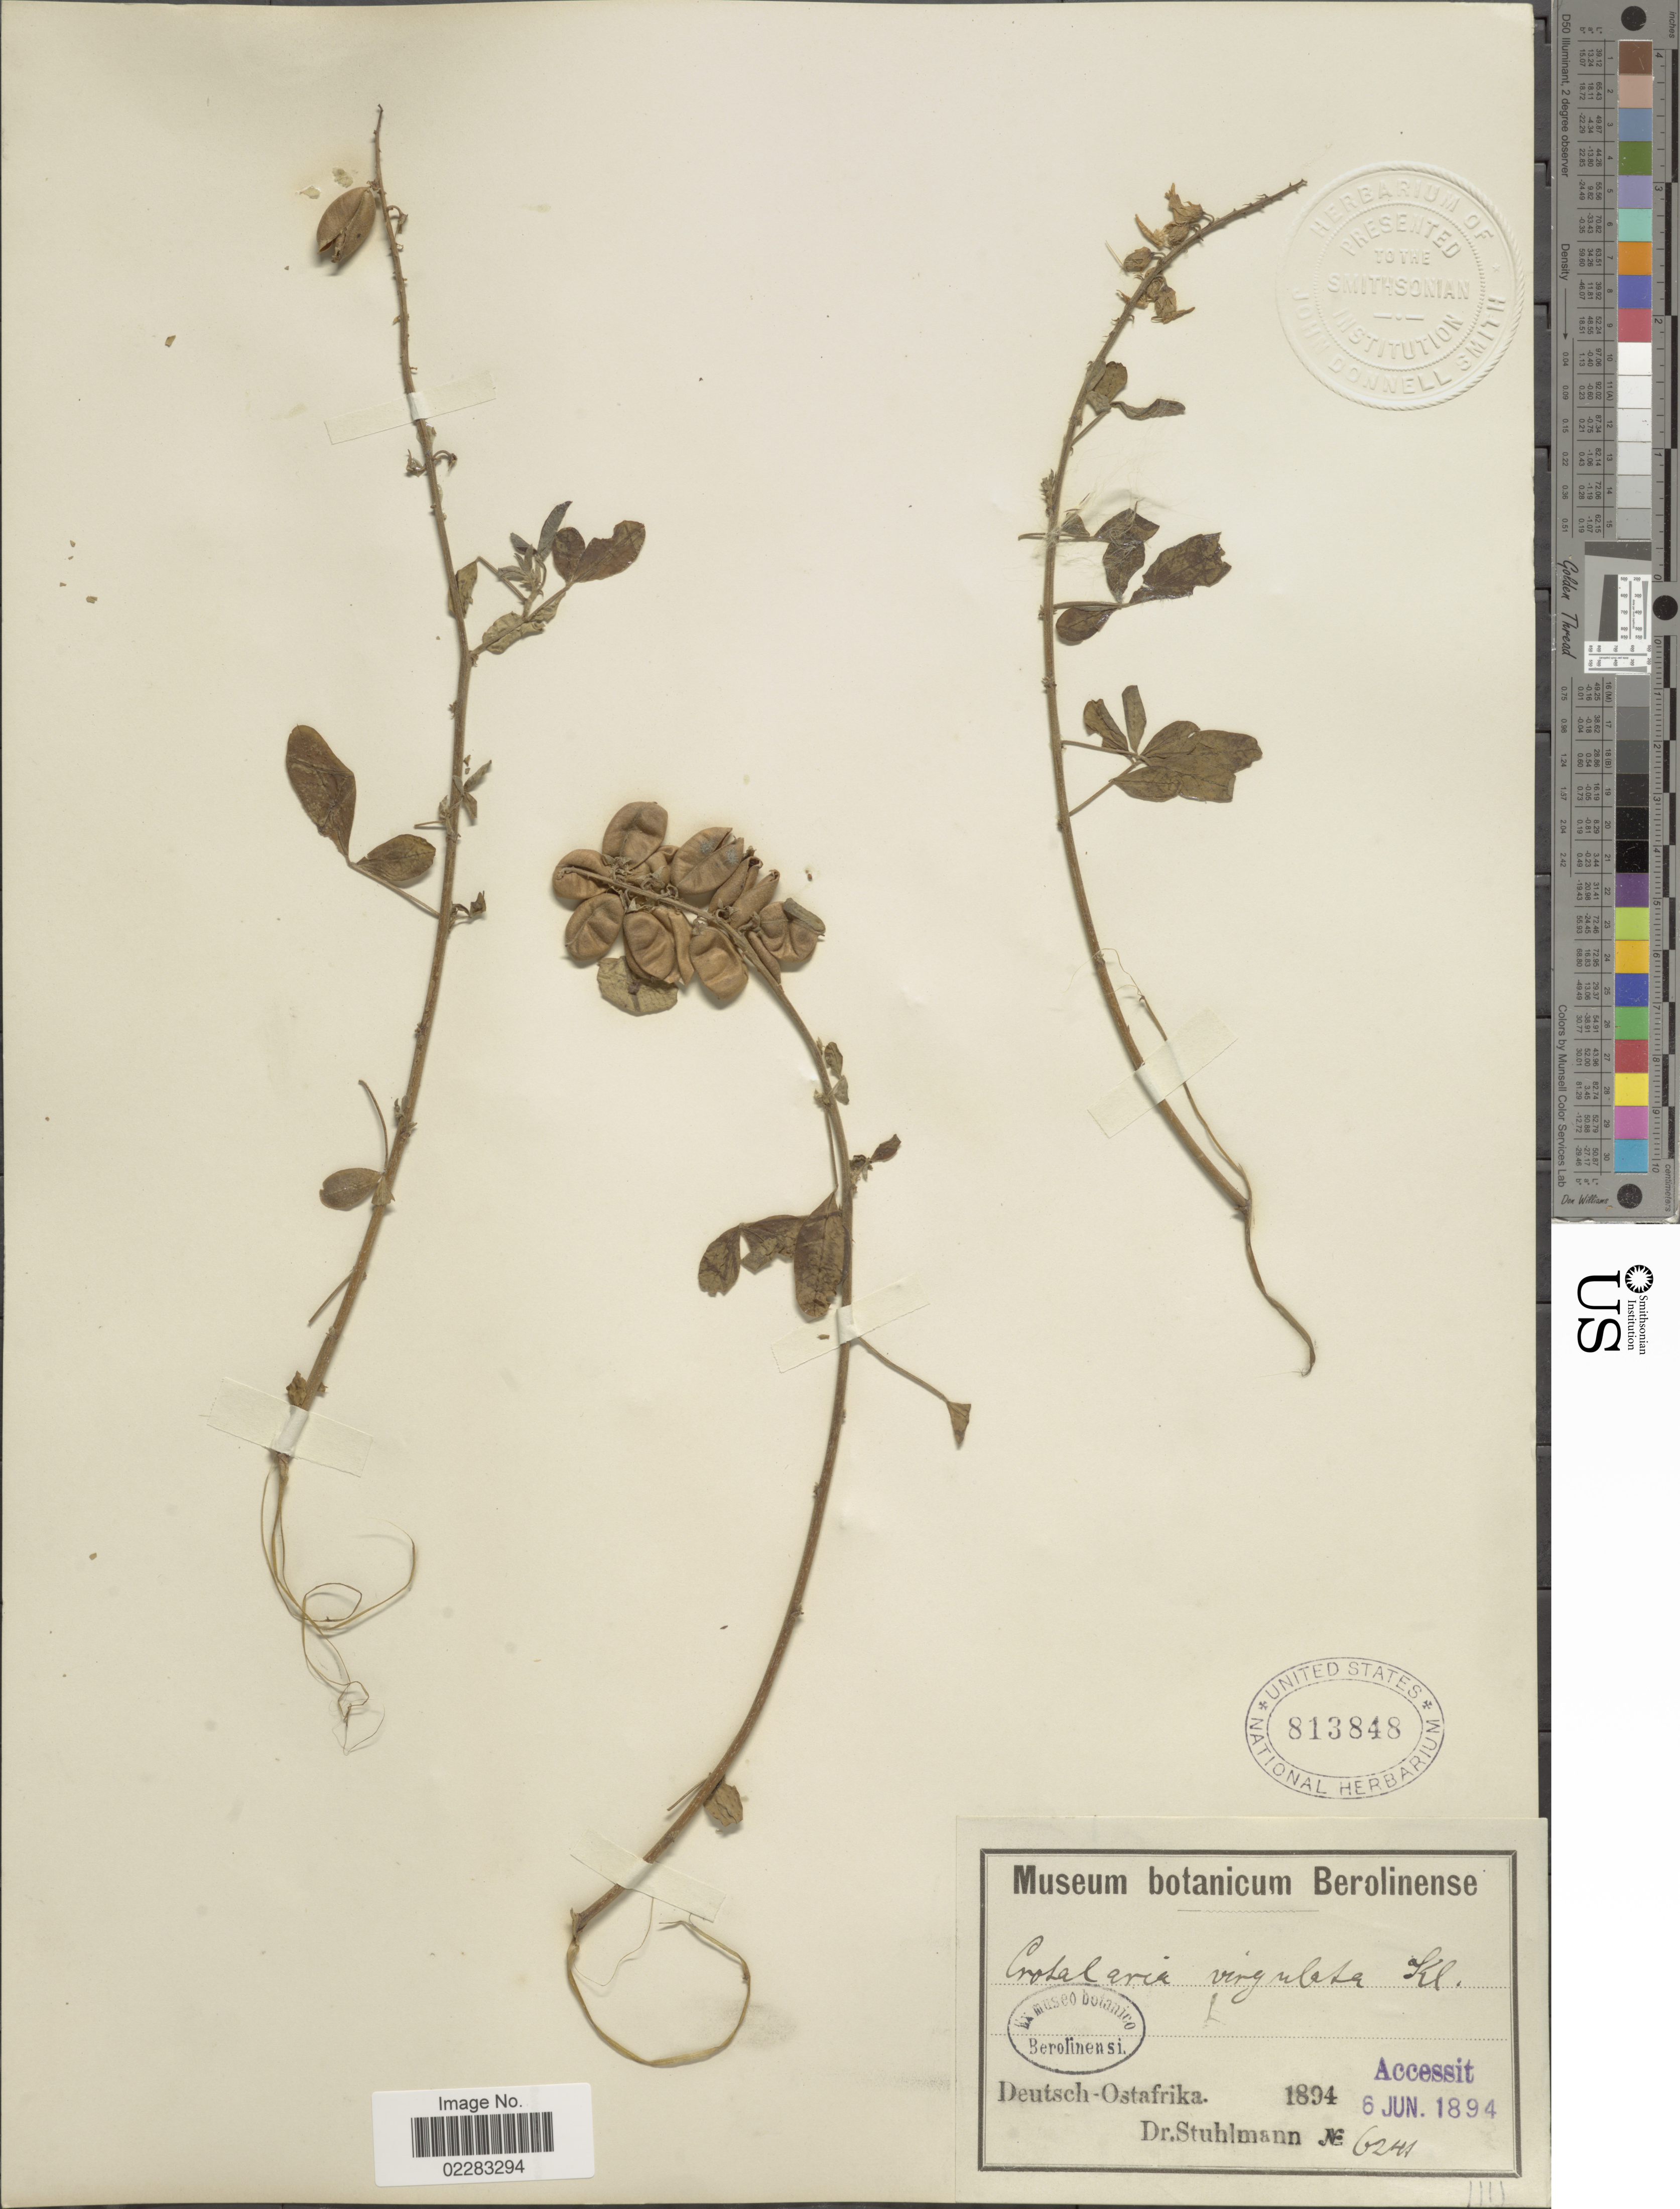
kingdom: Plantae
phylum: Tracheophyta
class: Magnoliopsida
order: Fabales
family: Fabaceae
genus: Crotalaria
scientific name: Crotalaria virgulata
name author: Klotzsch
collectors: -. Stuhlmann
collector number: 6241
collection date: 1894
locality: Deutsch-Ostafrika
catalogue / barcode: US 813848